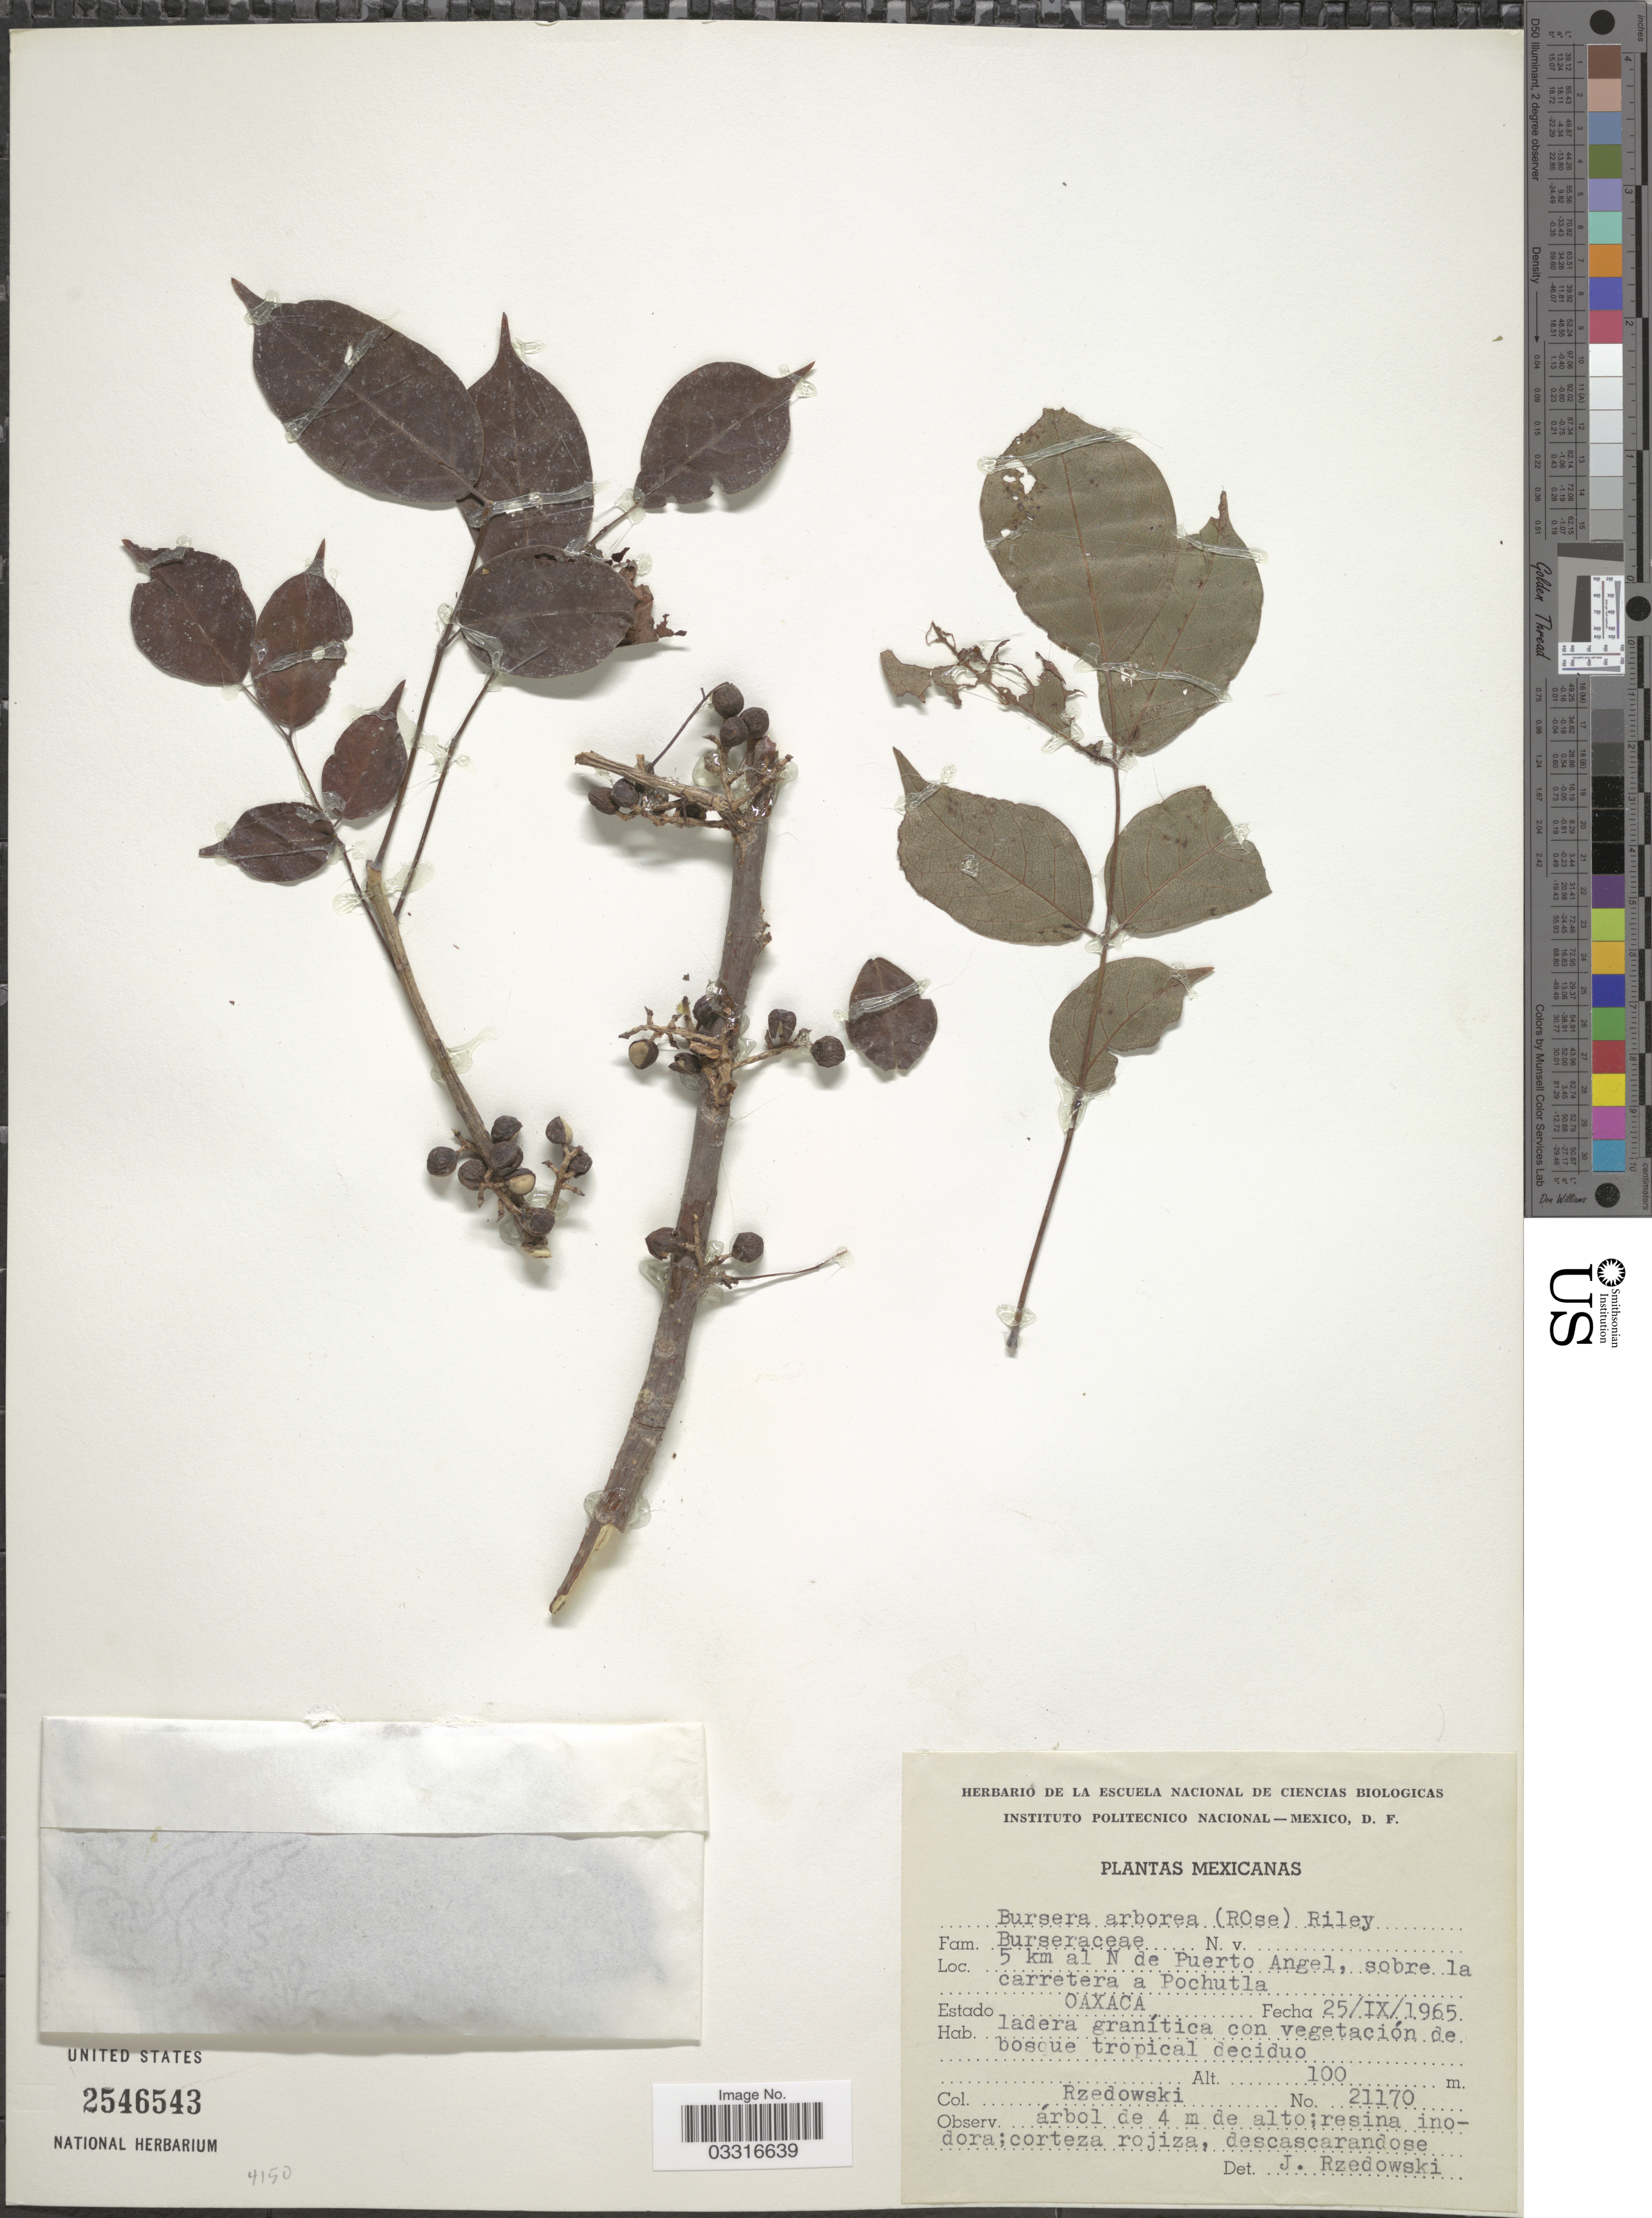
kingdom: Plantae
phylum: Tracheophyta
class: Magnoliopsida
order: Sapindales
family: Burseraceae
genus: Bursera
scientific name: Bursera simaruba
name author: (L.) Sarg.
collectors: Rzedowski, --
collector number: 21170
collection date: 1965-09-25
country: Mexico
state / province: Oaxaca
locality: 5 km al N de Puerto Angel, sobre la carretera a Pochutla.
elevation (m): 100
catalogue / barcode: US 2546543